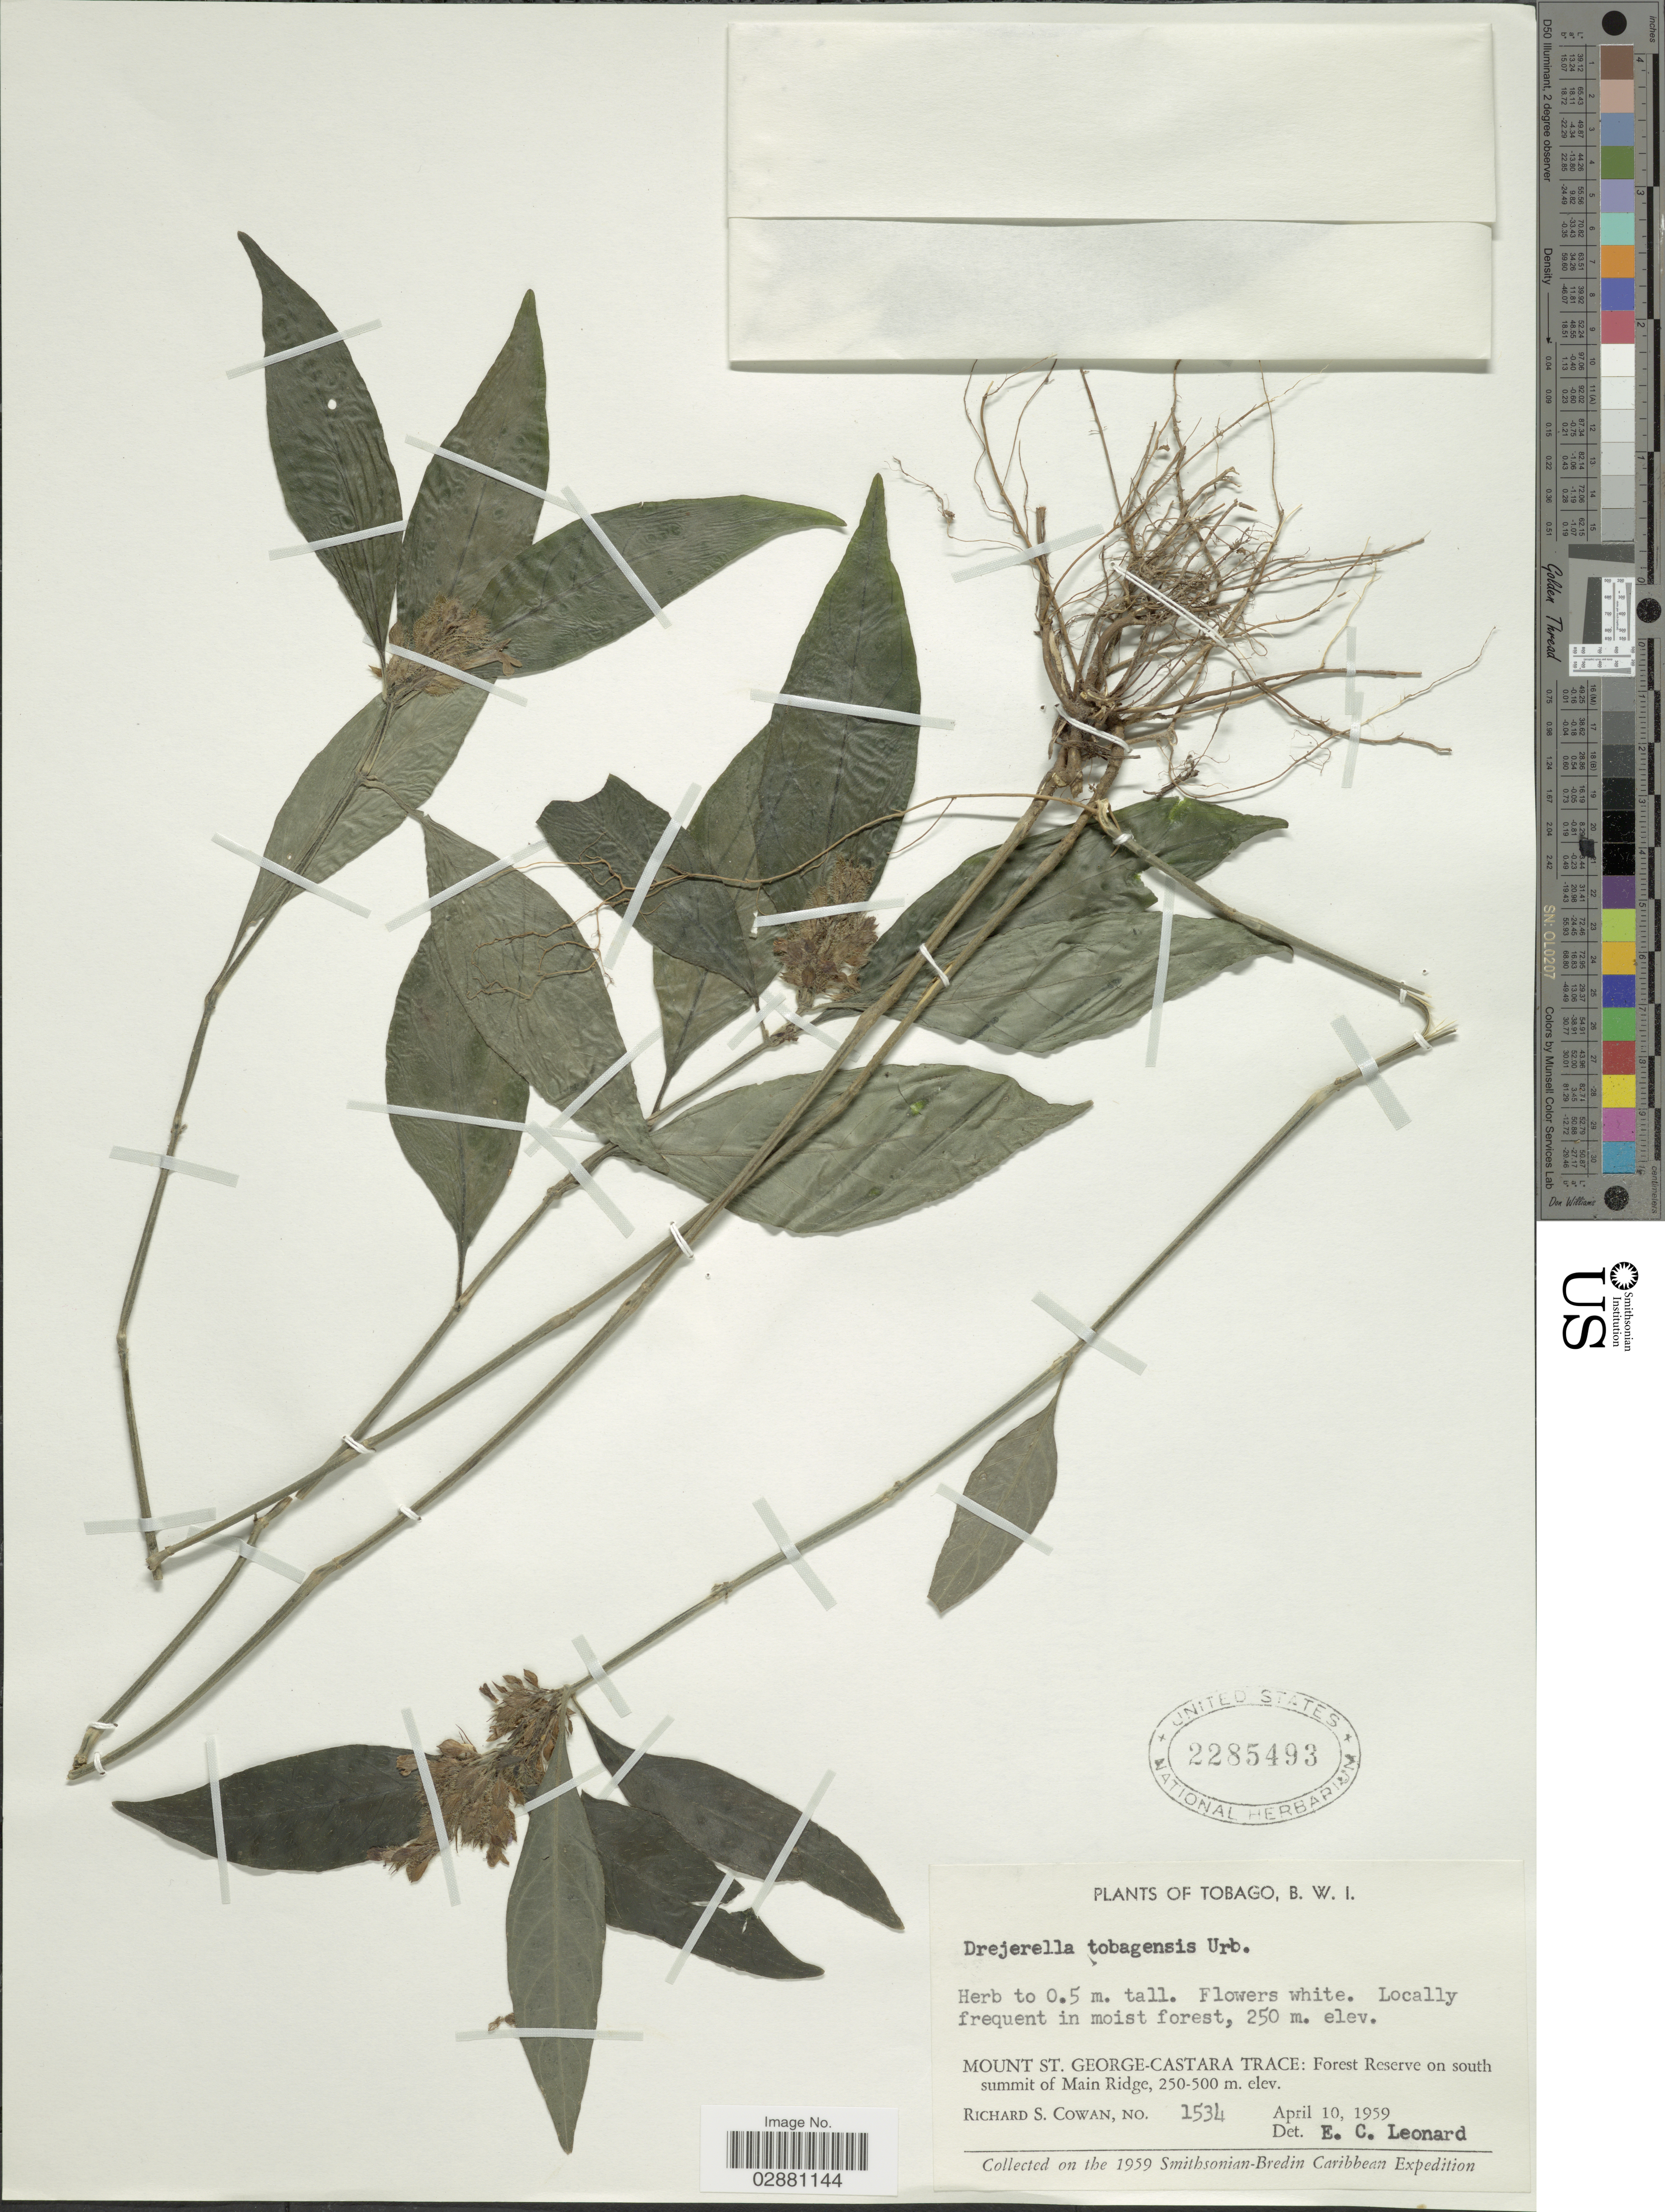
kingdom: Plantae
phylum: Tracheophyta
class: Magnoliopsida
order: Lamiales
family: Acanthaceae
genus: Justicia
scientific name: Justicia tobagensis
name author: (Urb.) Wassh.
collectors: R. S. Cowan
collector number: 1534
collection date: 1959-04-10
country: Trinidad and Tobago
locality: Tobago. Mount St. George-Castara Trace: Forest Reserve on south summit of Main Ridge.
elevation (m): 250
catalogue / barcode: US 2285493